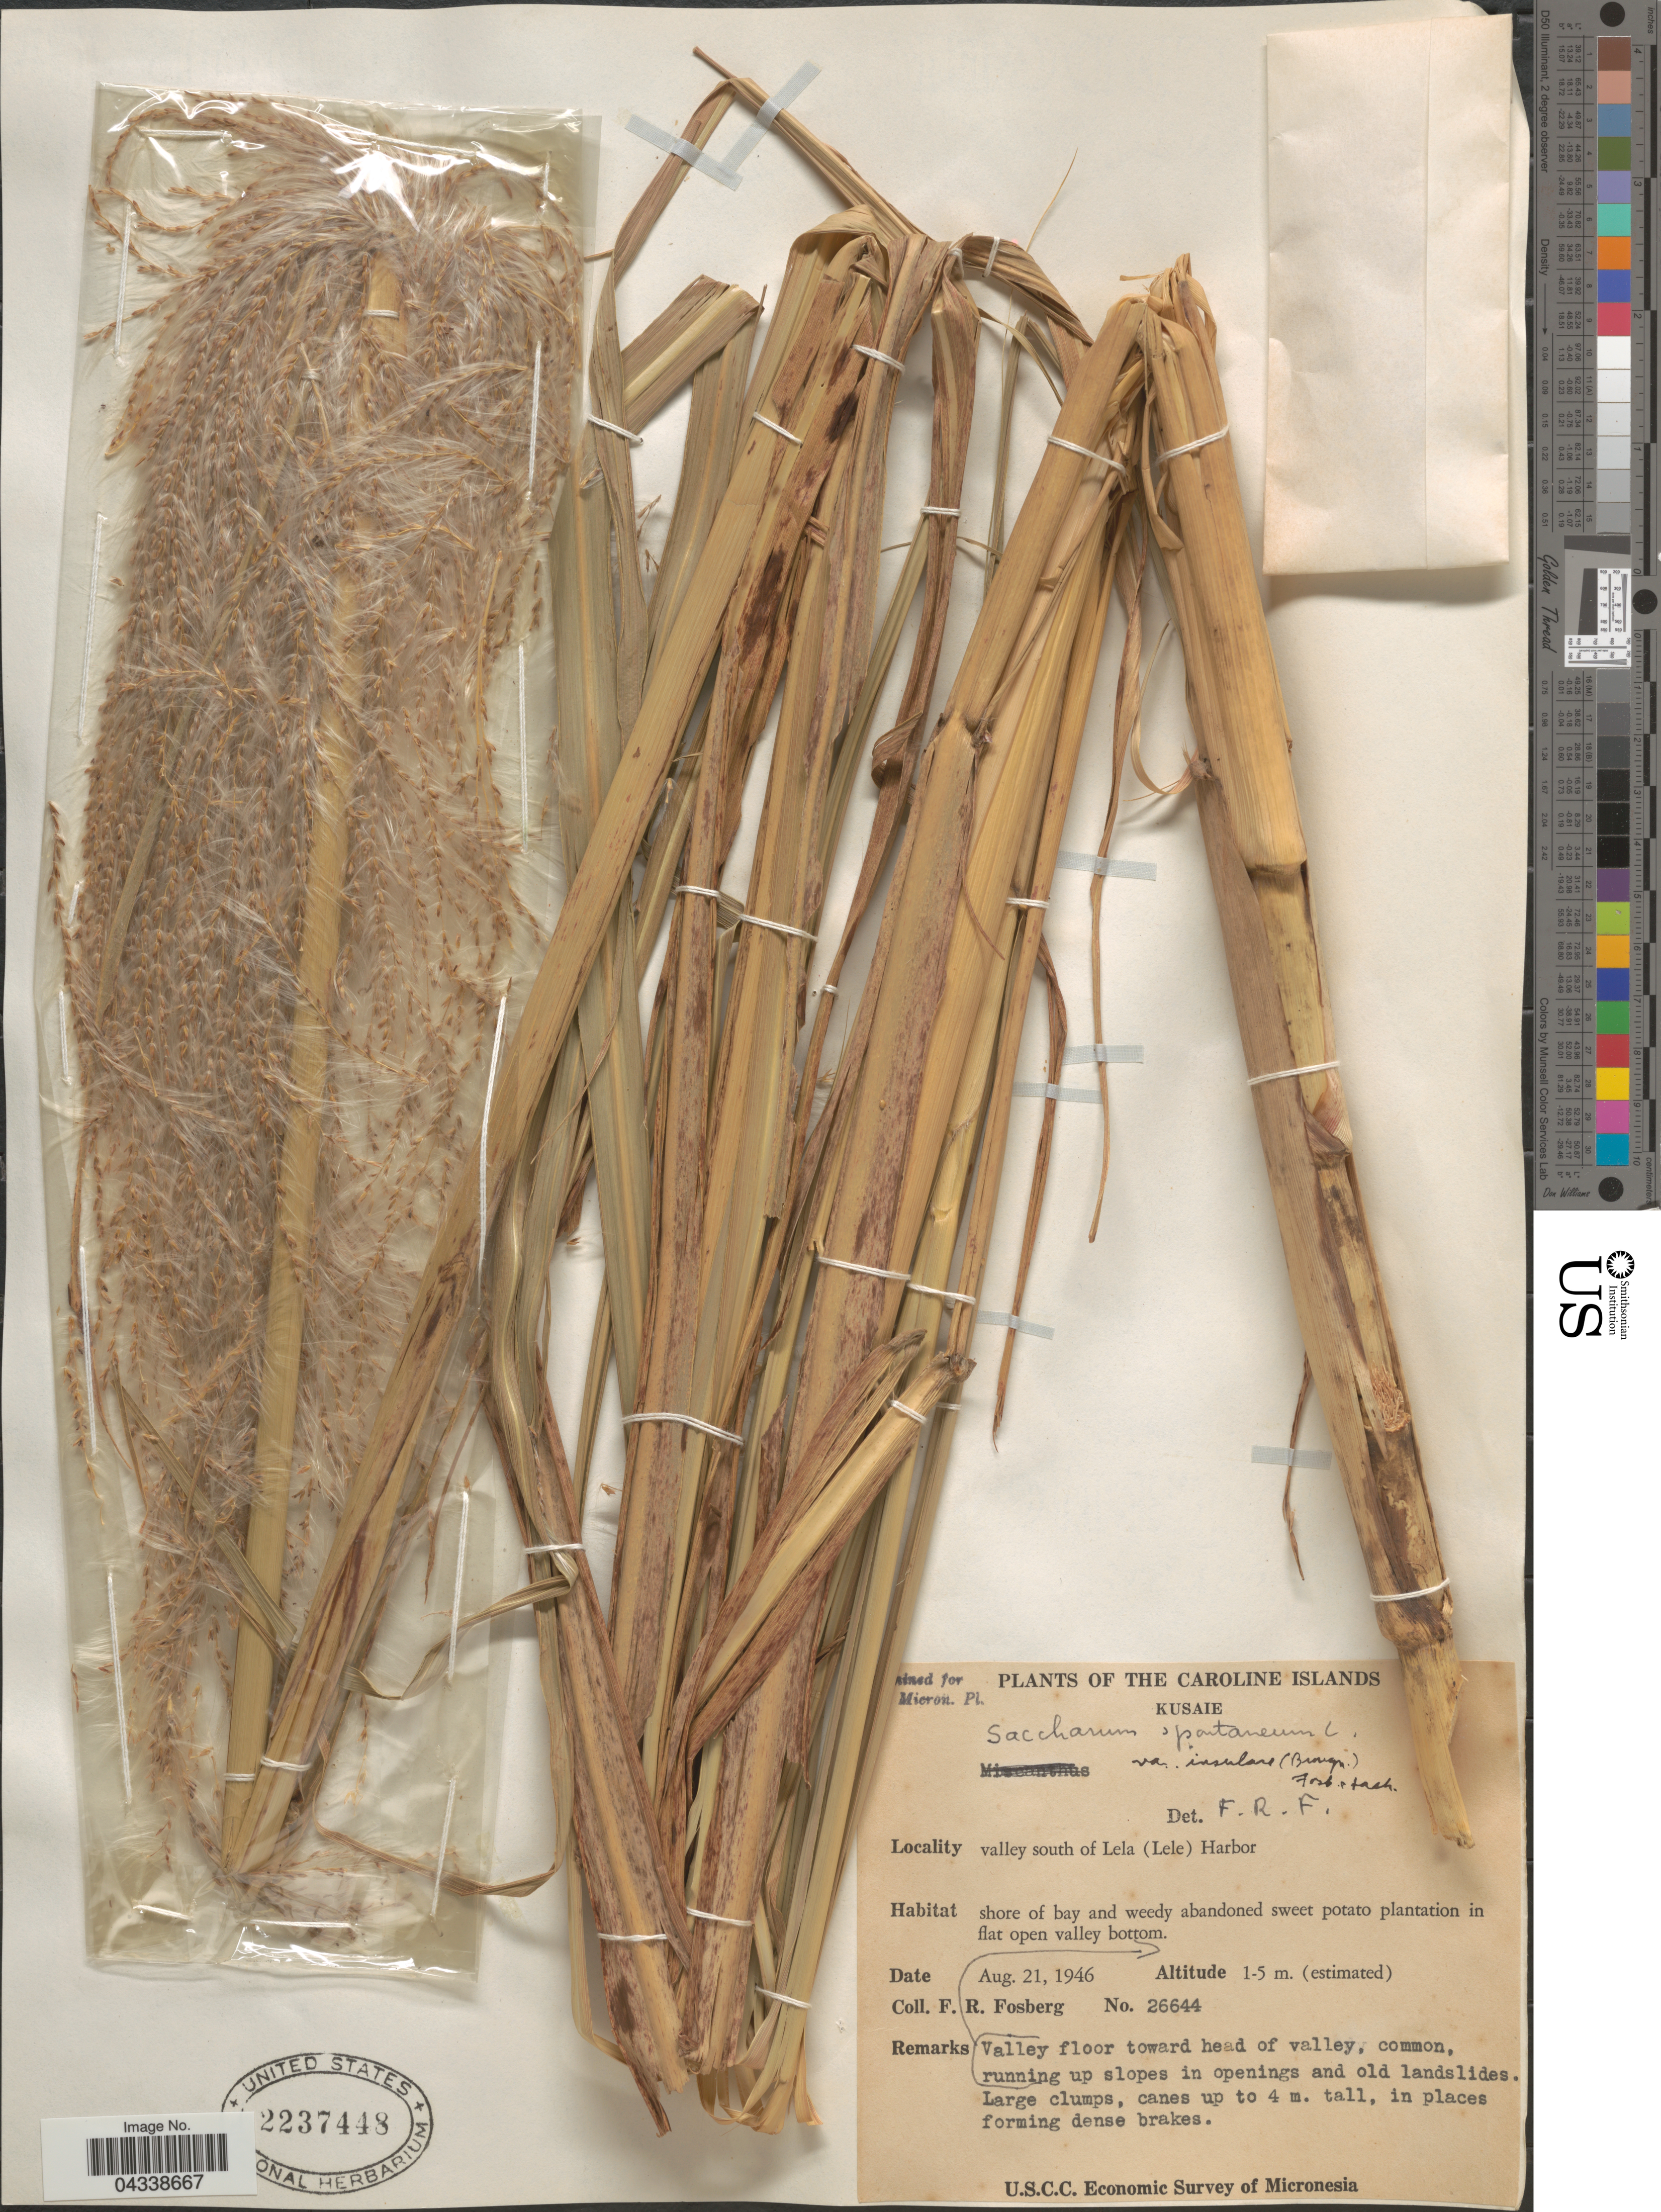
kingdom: Plantae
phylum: Tracheophyta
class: Liliopsida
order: Poales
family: Poaceae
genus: Saccharum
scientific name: Saccharum spontaneum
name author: L.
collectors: F. R. Fosberg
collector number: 26644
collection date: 1946-08-21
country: Micronesia, Federated States of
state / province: Kosrae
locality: The Caroline Islands. Kusaie. Valley south of Lela (Lele) Harbor. U.S.C.C. Economic Survey of Micronesia.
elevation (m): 1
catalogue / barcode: US 2237448